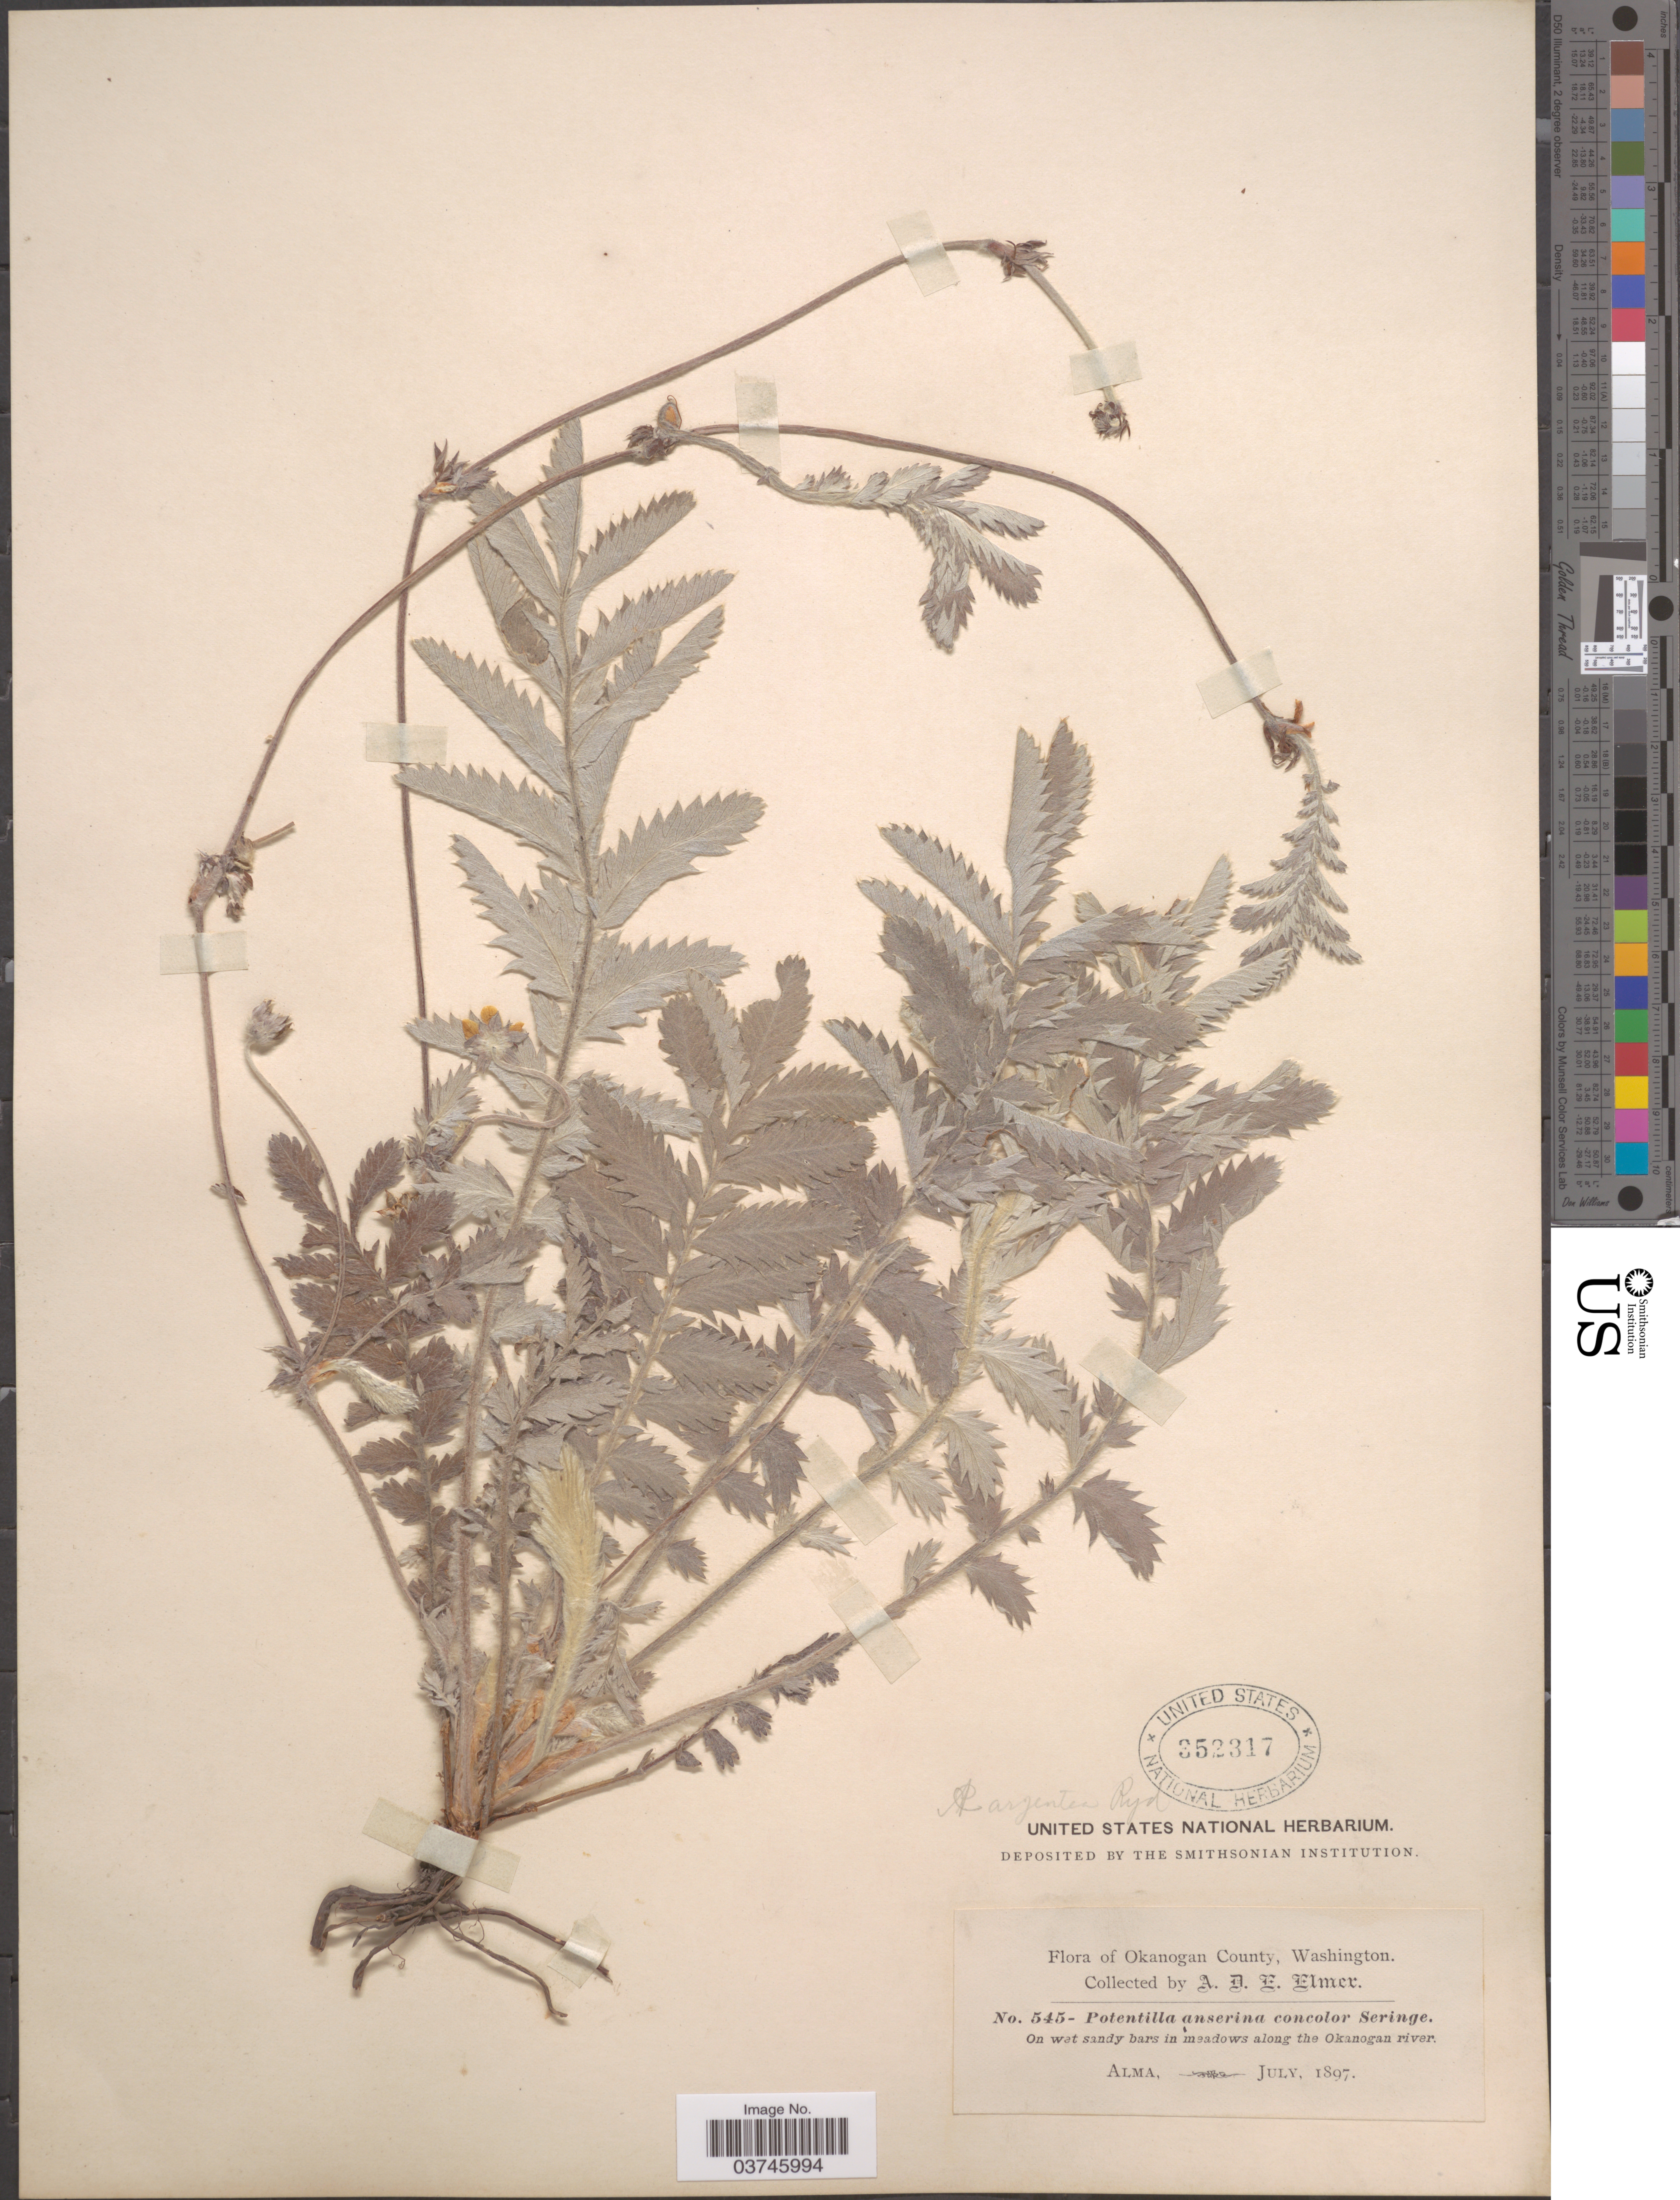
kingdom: Plantae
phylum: Tracheophyta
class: Magnoliopsida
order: Rosales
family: Rosaceae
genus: Argentina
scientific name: Argentina anserina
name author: (L.) Rydb.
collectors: A. D. E. Elmer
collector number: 545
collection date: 1897-07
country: United States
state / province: Washington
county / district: Okanogan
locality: Okanogan County. Along the Okanogan river. Alma.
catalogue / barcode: US 352317